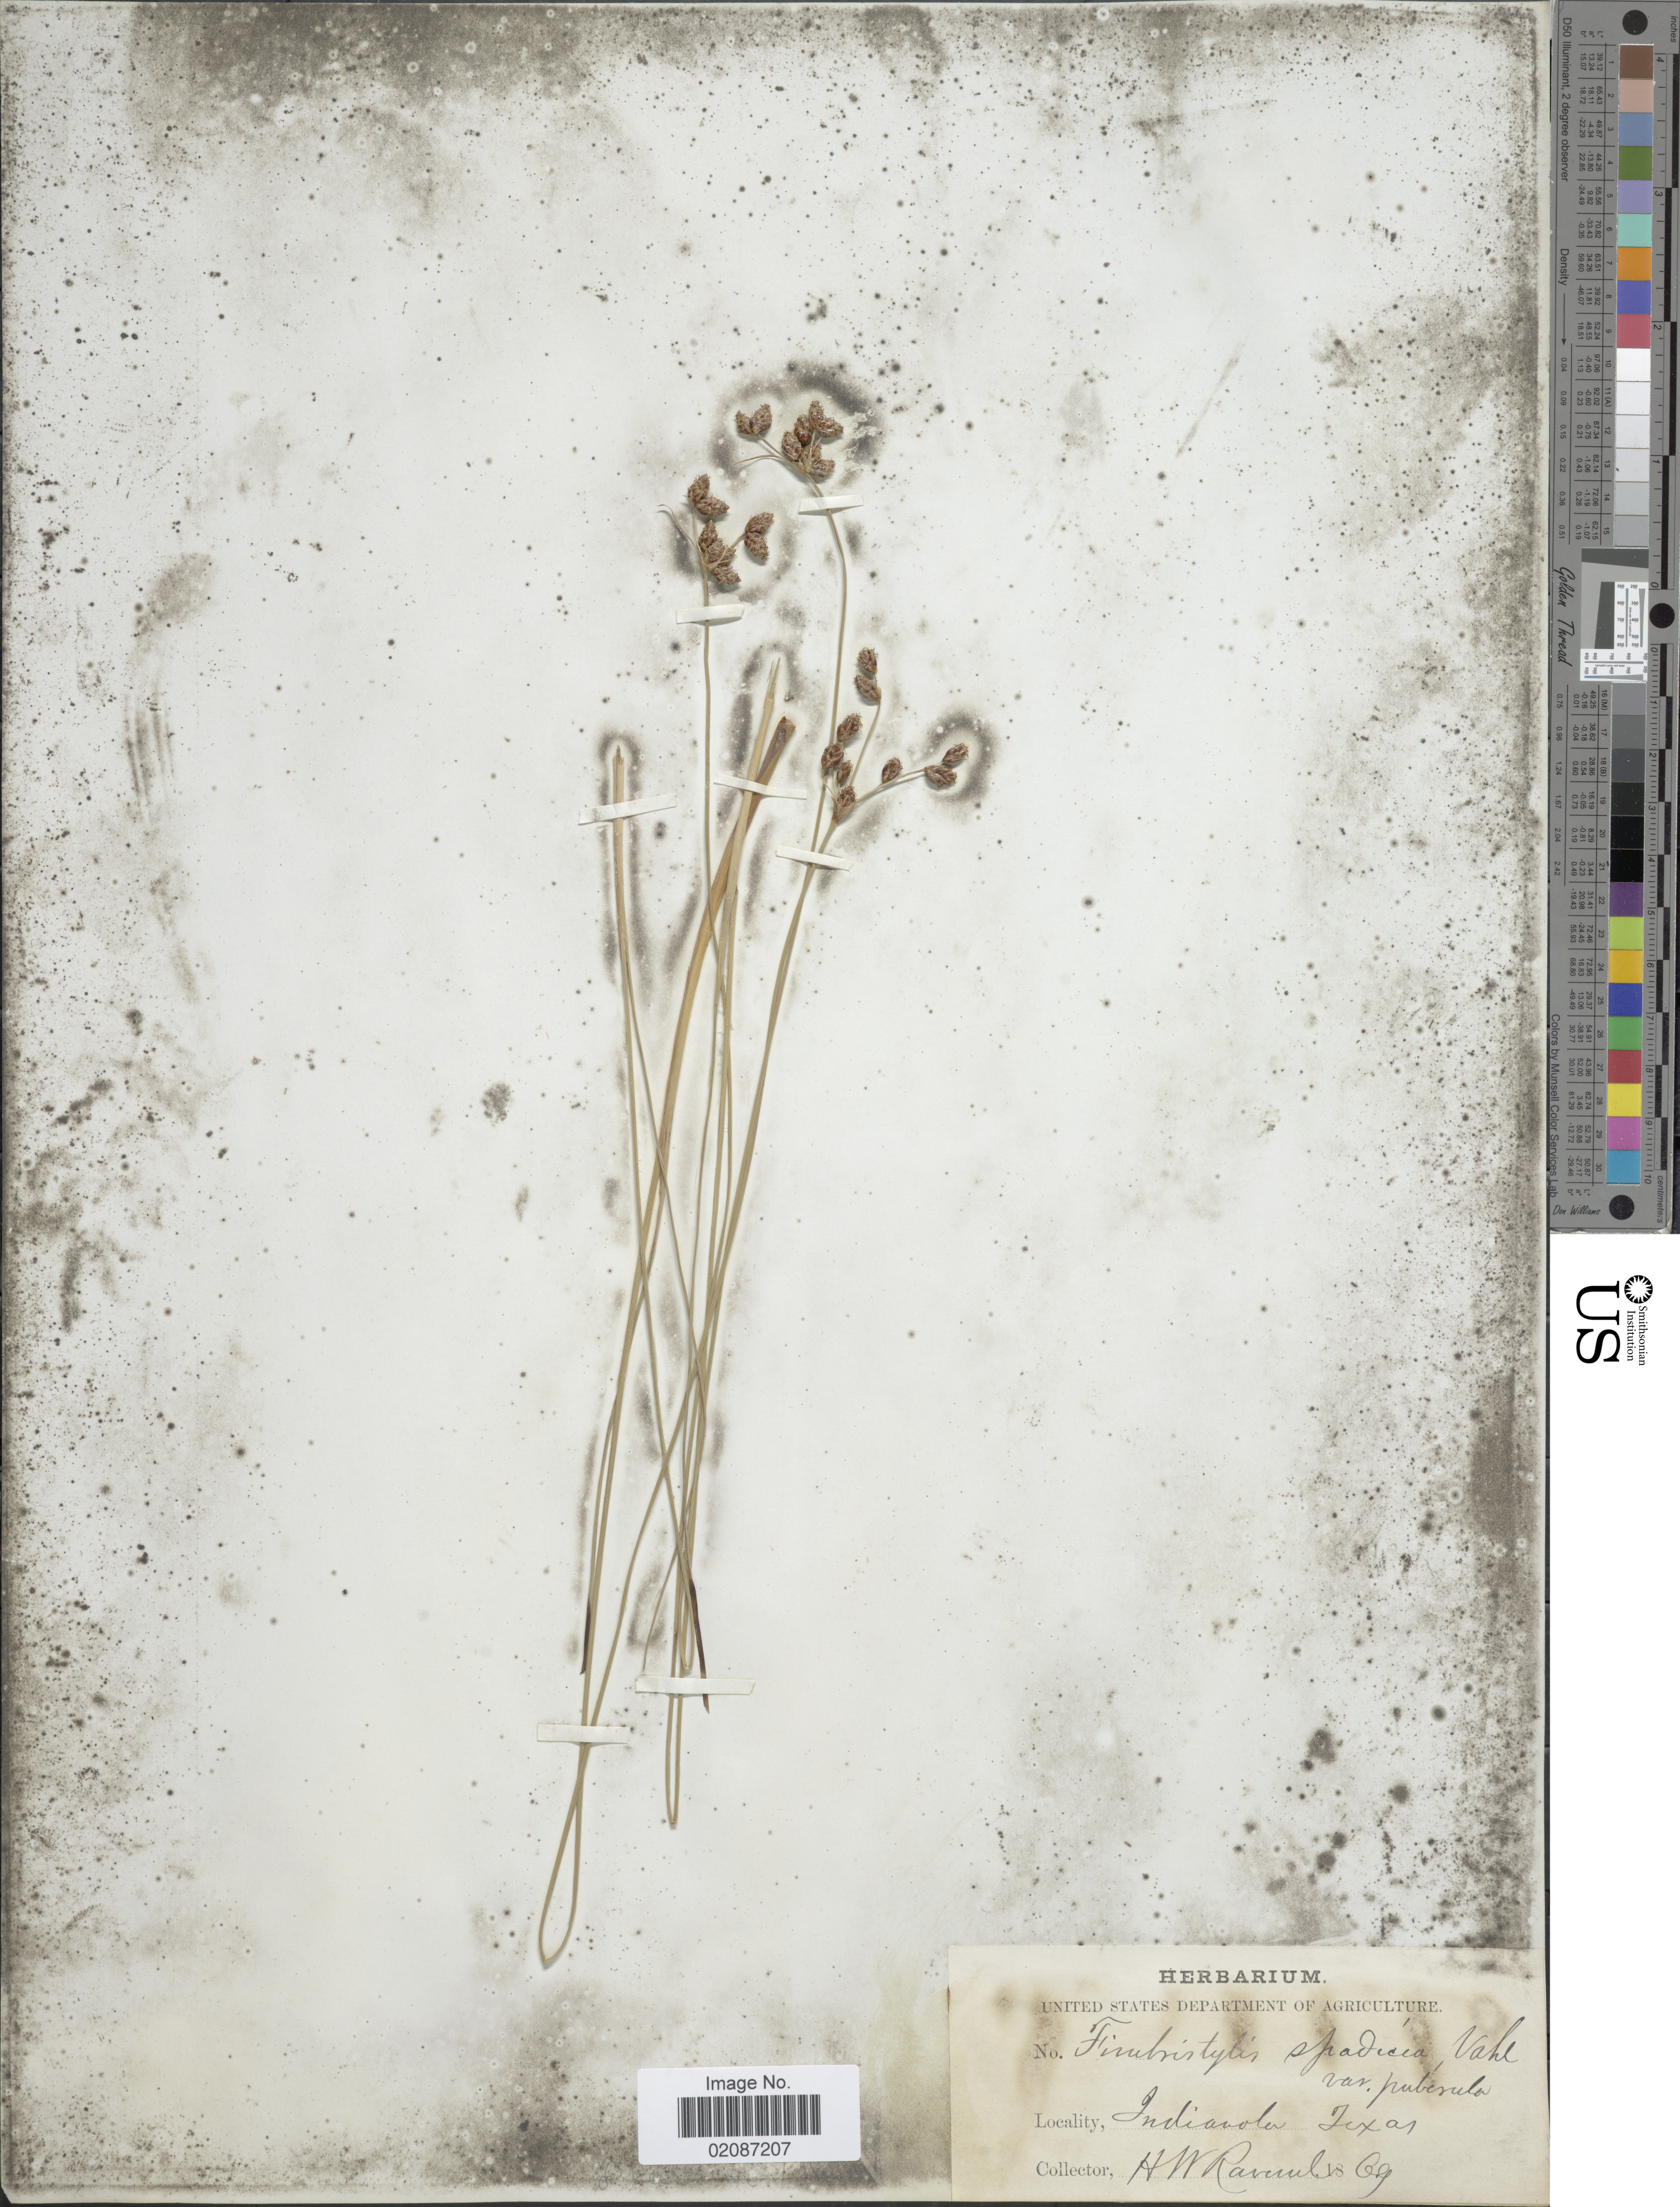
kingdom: Plantae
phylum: Tracheophyta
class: Liliopsida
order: Poales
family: Cyperaceae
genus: Fimbristylis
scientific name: Fimbristylis spadicea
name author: (L.) Vahl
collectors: H. Ravenel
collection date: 1869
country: United States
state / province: Texas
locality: Indianola